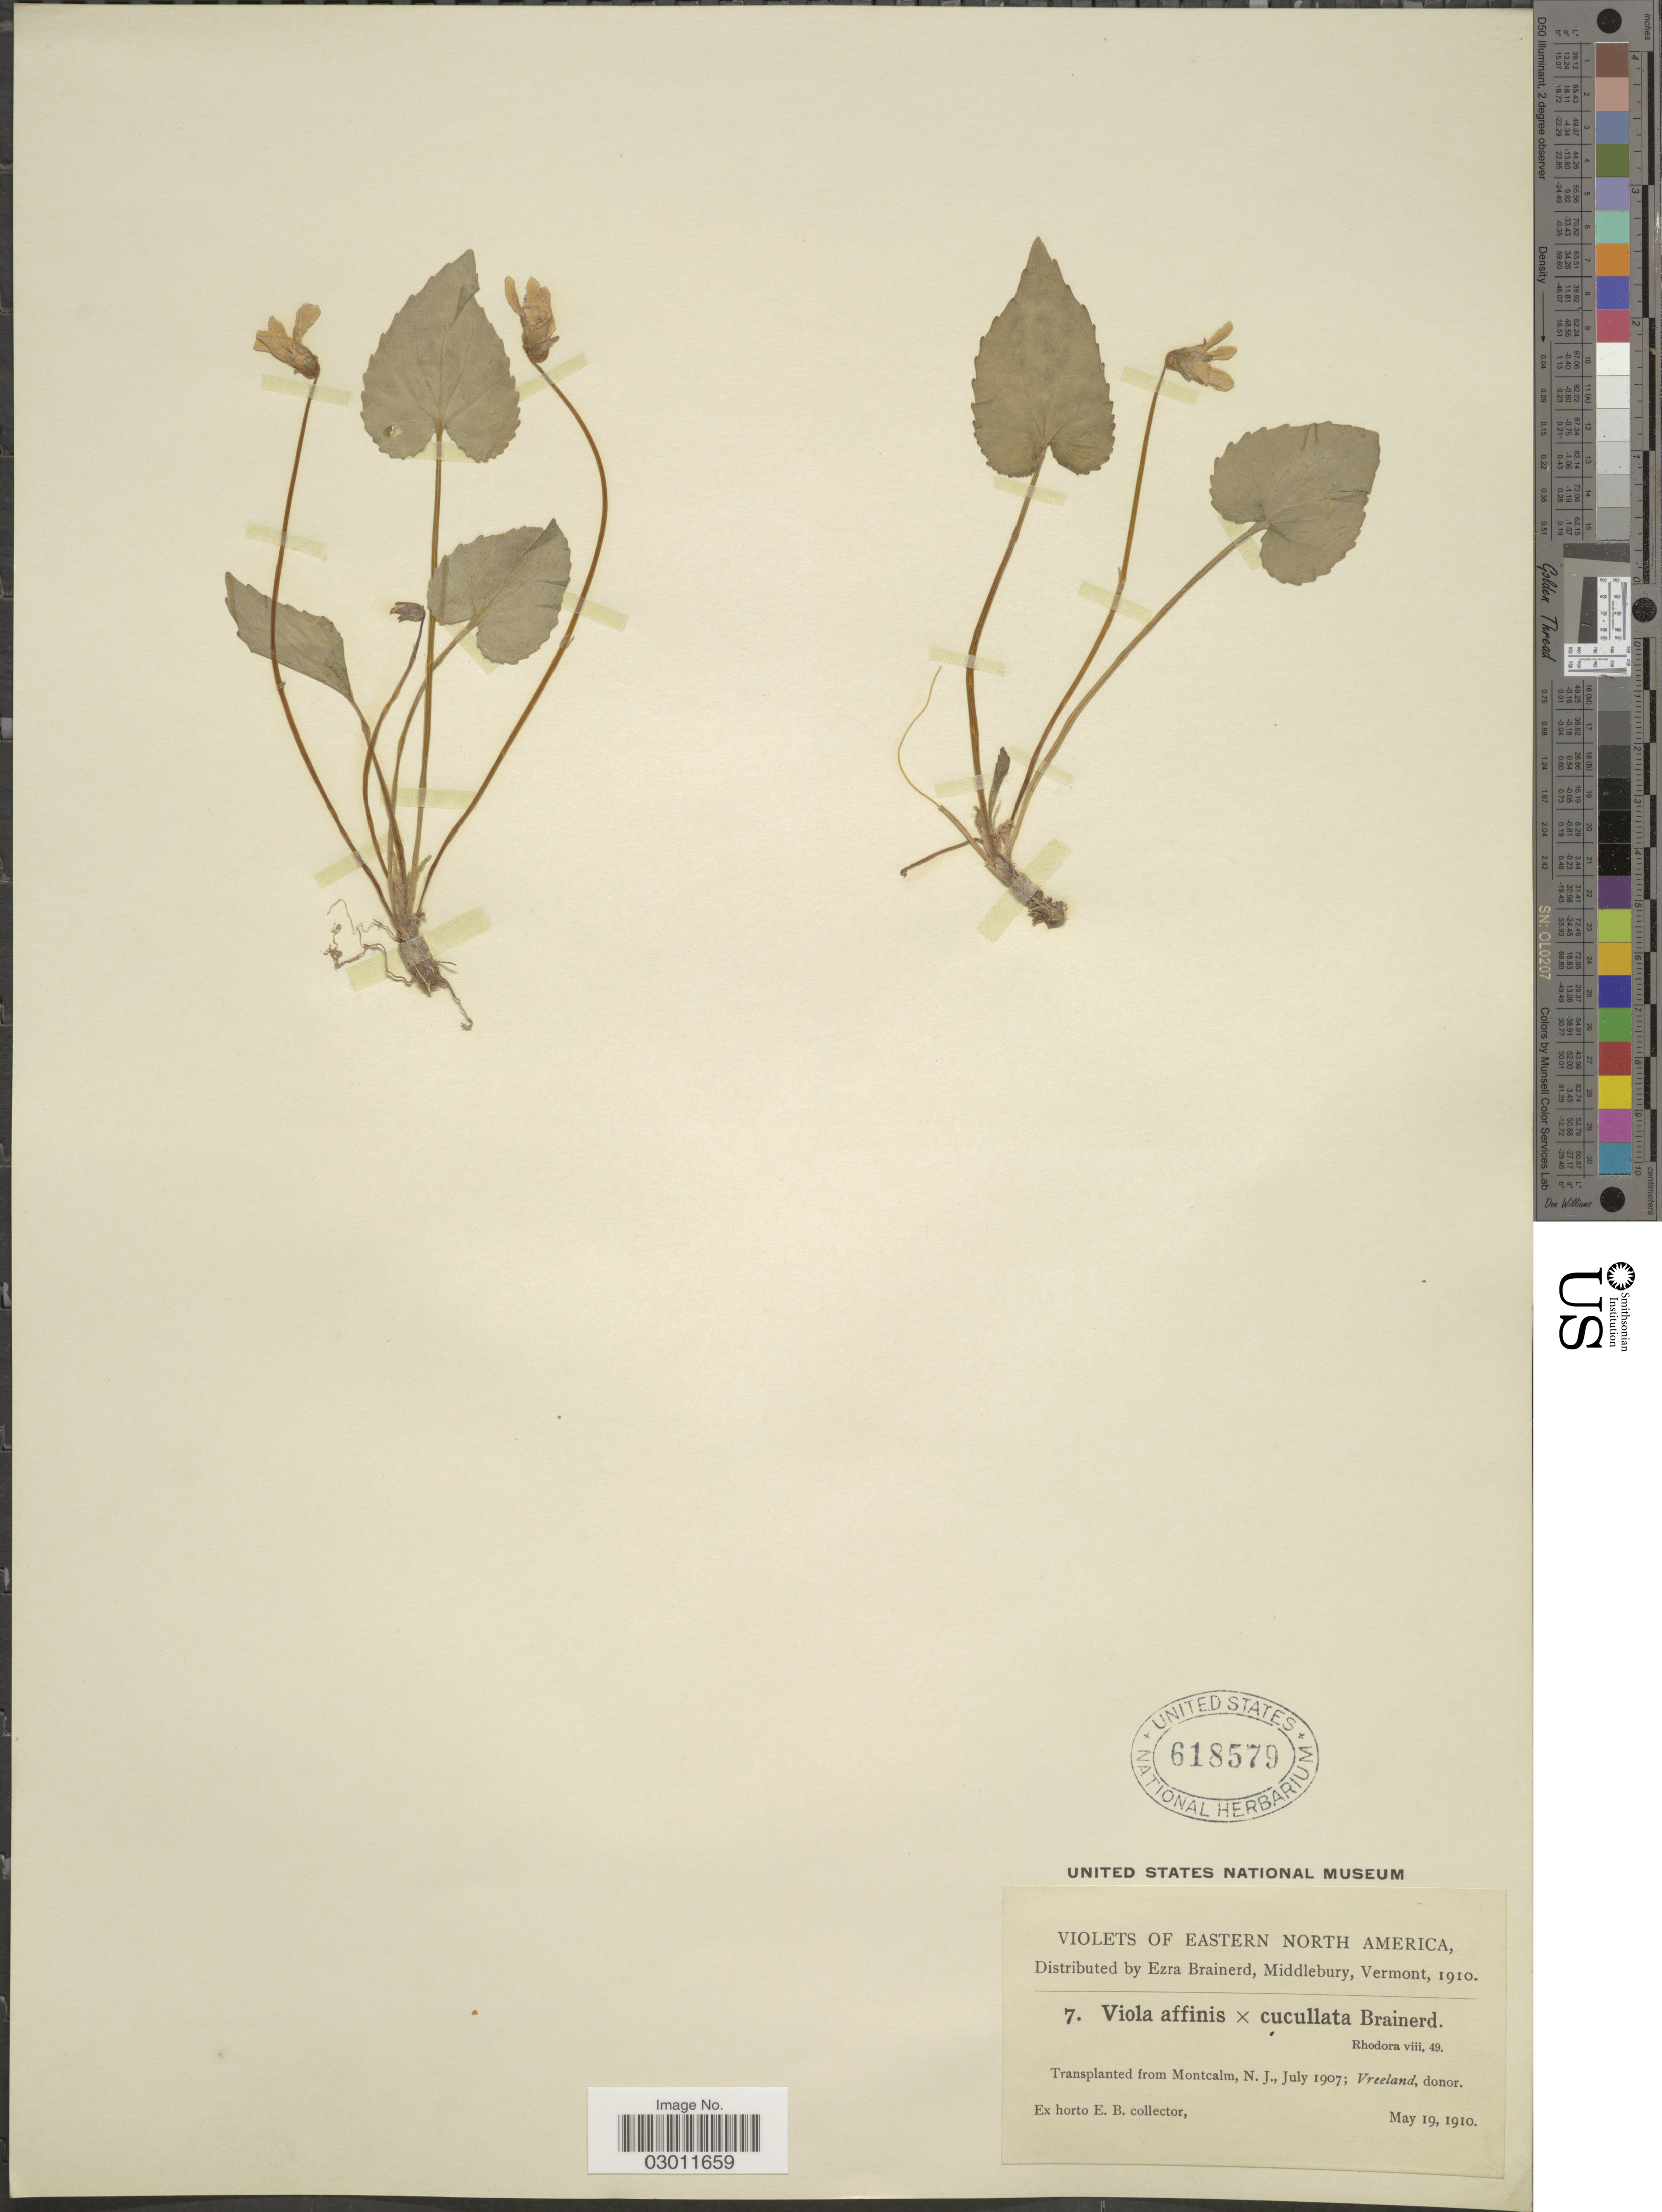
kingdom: Plantae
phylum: Tracheophyta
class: Magnoliopsida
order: Malpighiales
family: Violaceae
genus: Viola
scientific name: Viola affinis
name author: LeConte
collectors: ex herb. Ezra Brainerd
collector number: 7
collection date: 1910-05-19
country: United States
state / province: New Jersey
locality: Eastern North America. Transplanted from Montcalm, N. J.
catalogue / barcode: US 618579